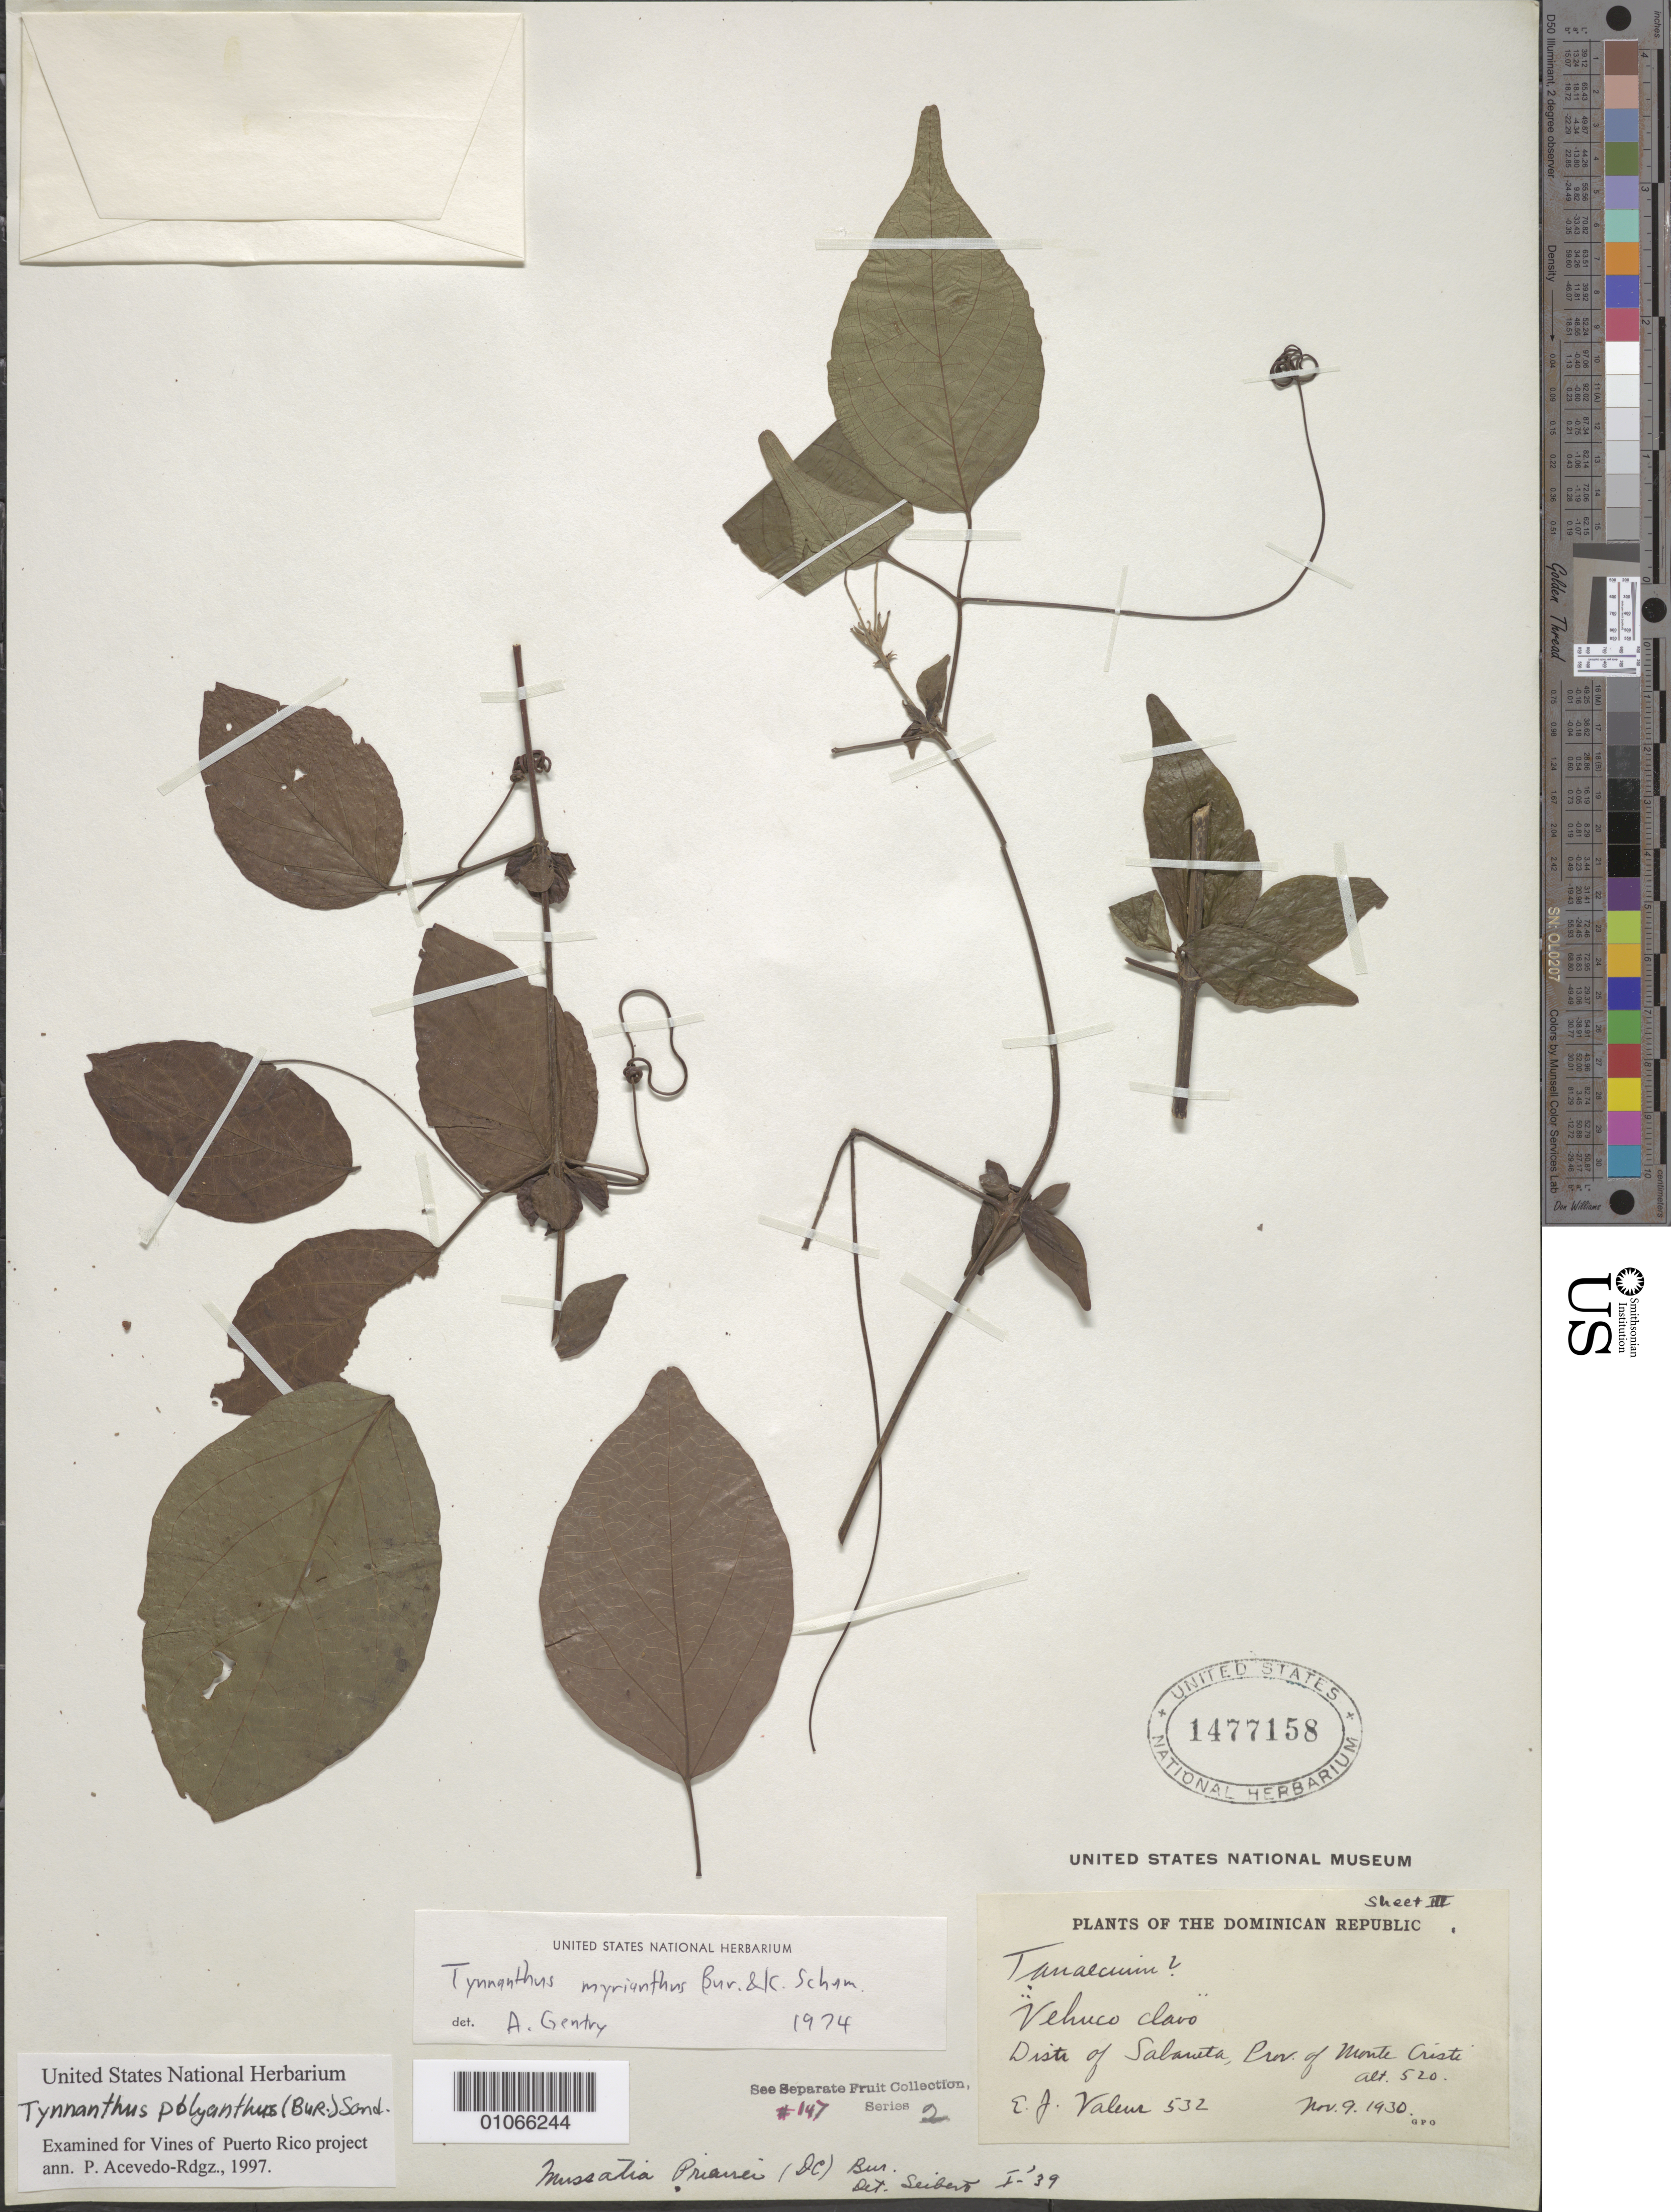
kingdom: Plantae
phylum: Tracheophyta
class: Magnoliopsida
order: Lamiales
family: Bignoniaceae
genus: Tynanthus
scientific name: Tynanthus polyanthus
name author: (Bureau) Sandwith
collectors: E. Valeur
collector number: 532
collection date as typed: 09 Nov 1930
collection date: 1930-11-09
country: Dominican Republic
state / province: Monte Cristi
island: Hispaniola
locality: Vicinity of Sabaneta.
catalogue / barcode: US 1477158